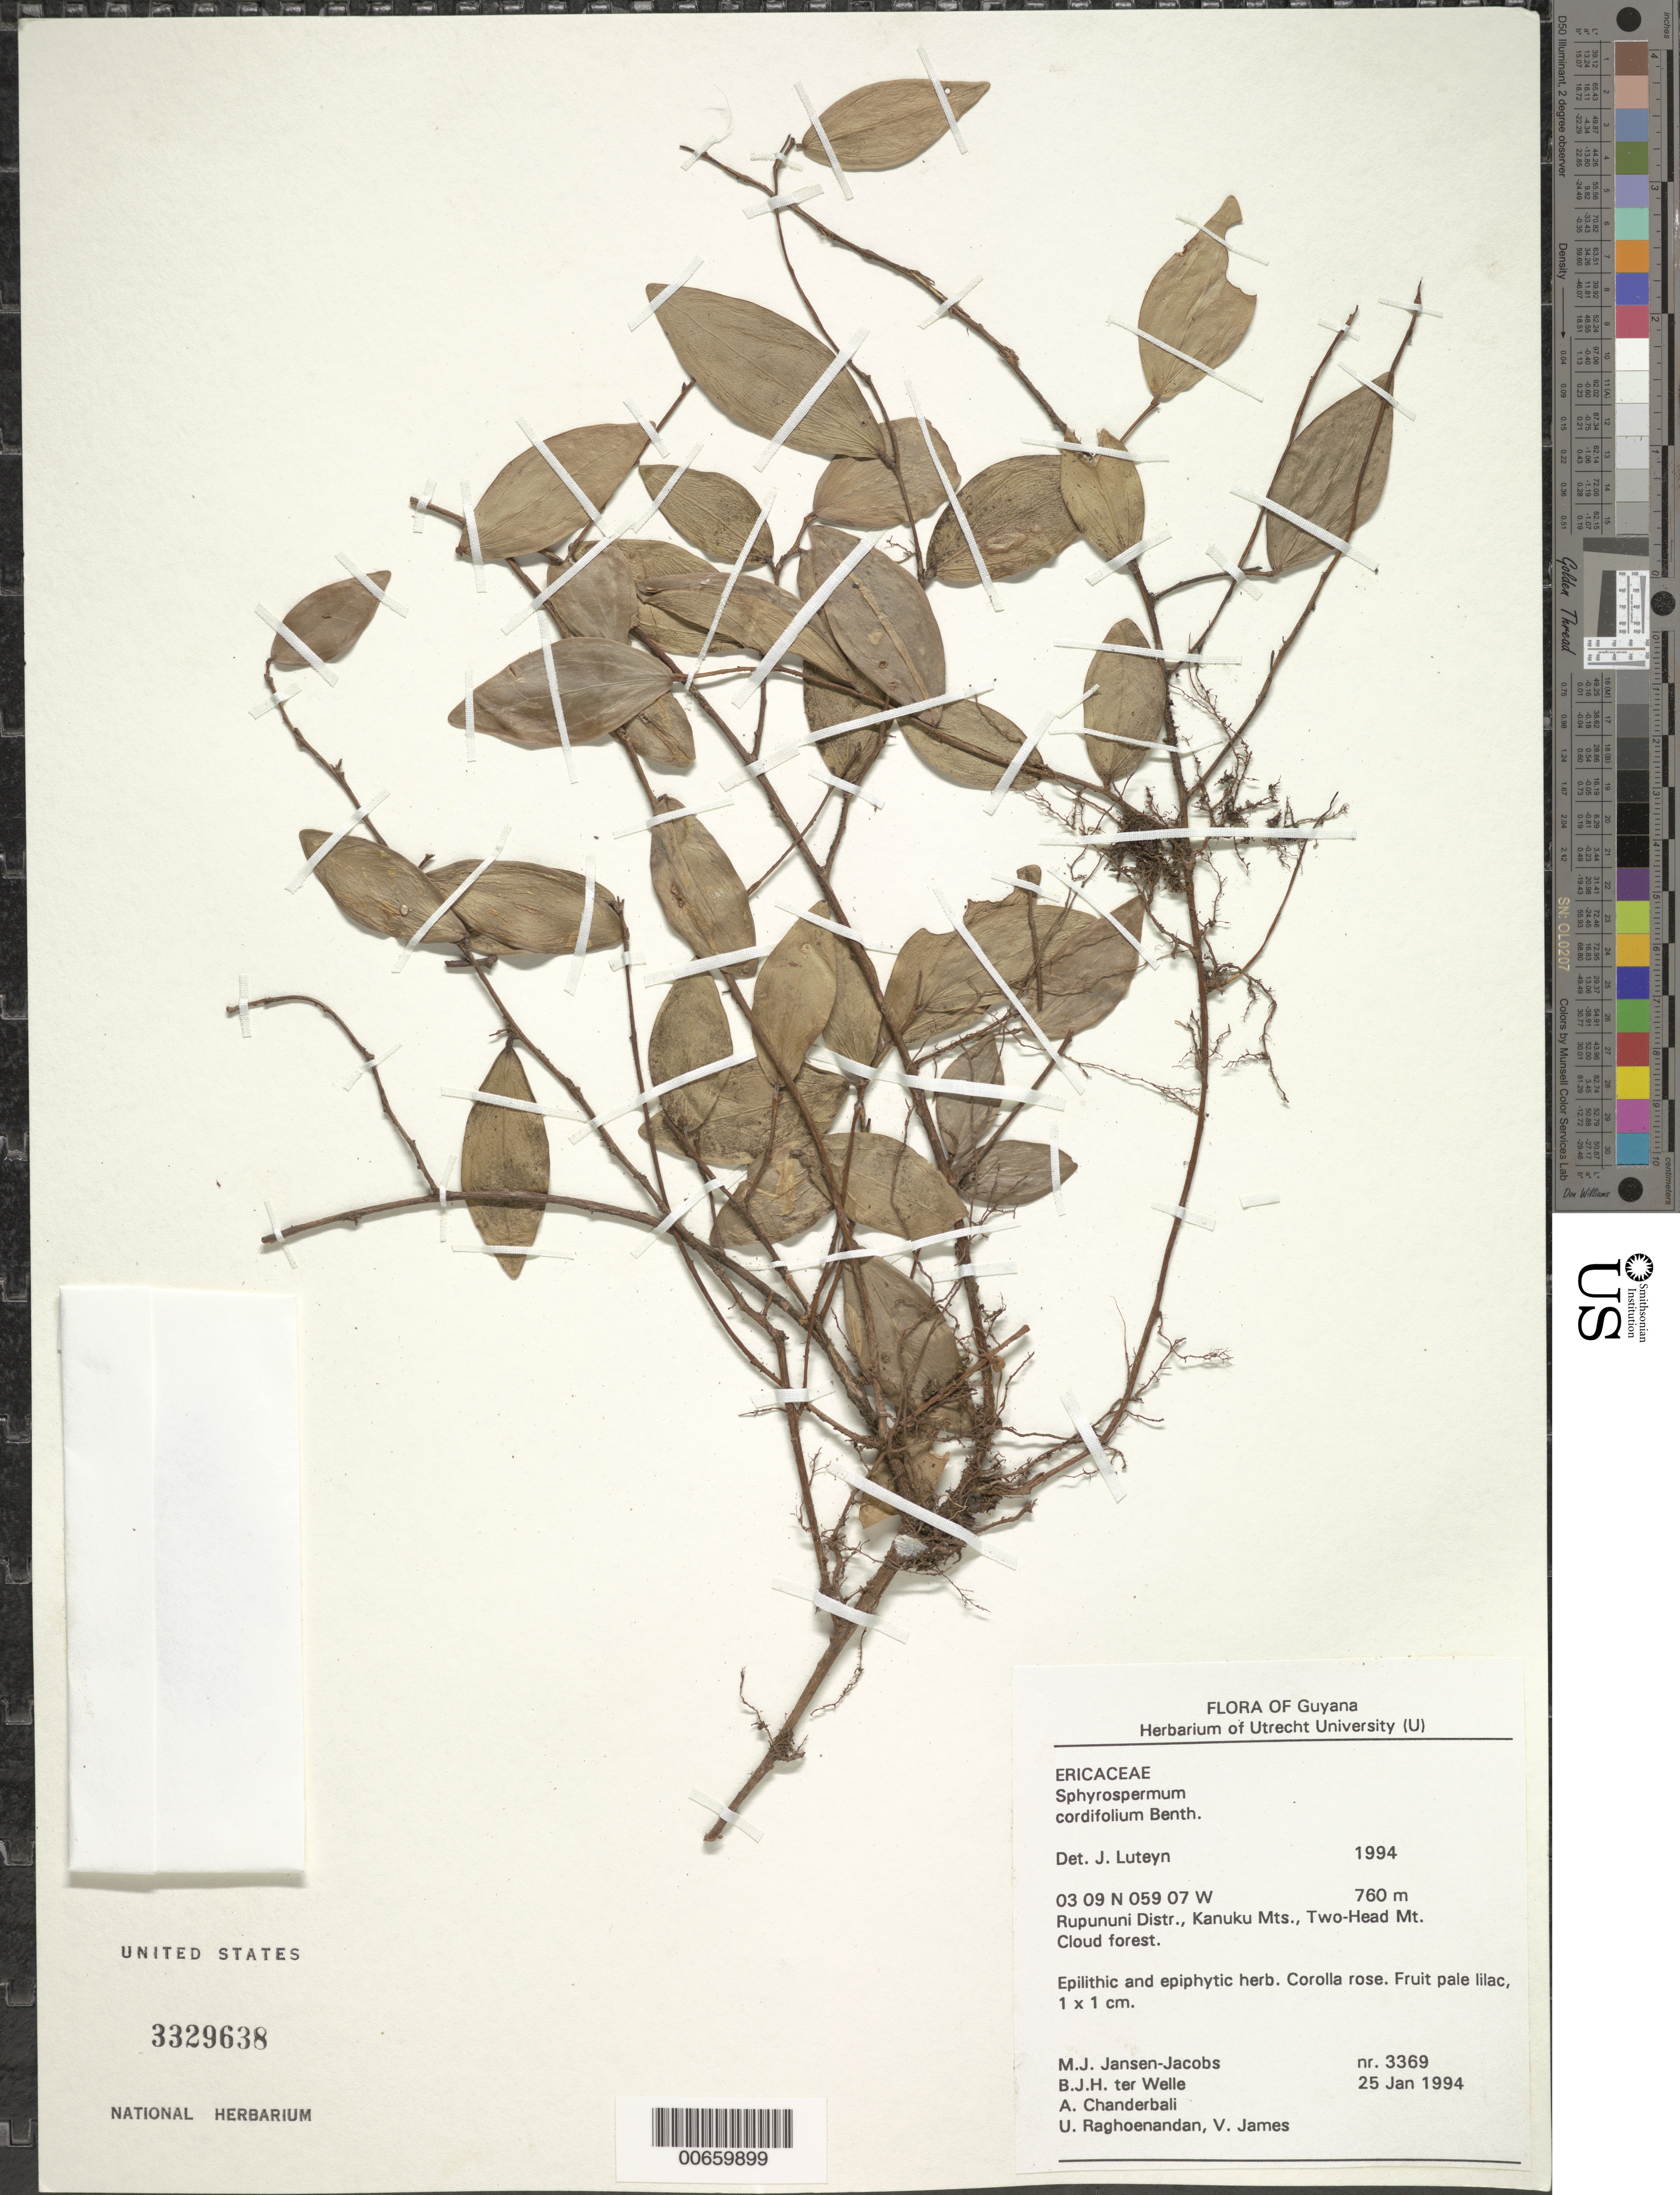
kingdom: Plantae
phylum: Tracheophyta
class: Magnoliopsida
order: Ericales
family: Ericaceae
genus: Sphyrospermum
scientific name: Sphyrospermum cordifolium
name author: Benth.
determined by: Luteyn, J. L.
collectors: M. J. Jansen-Jacobs, B. Welle, A. S. Chanderbali, U. Raghoenandan & V. James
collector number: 3369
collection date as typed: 25-Jan-94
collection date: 1994-01-25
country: Guyana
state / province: U. Takutu-U. Essequibo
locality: Crabwood Cr., Camp 2, Kanuku Mts., Rupununi District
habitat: Cloud forest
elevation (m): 260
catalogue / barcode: US 3329638